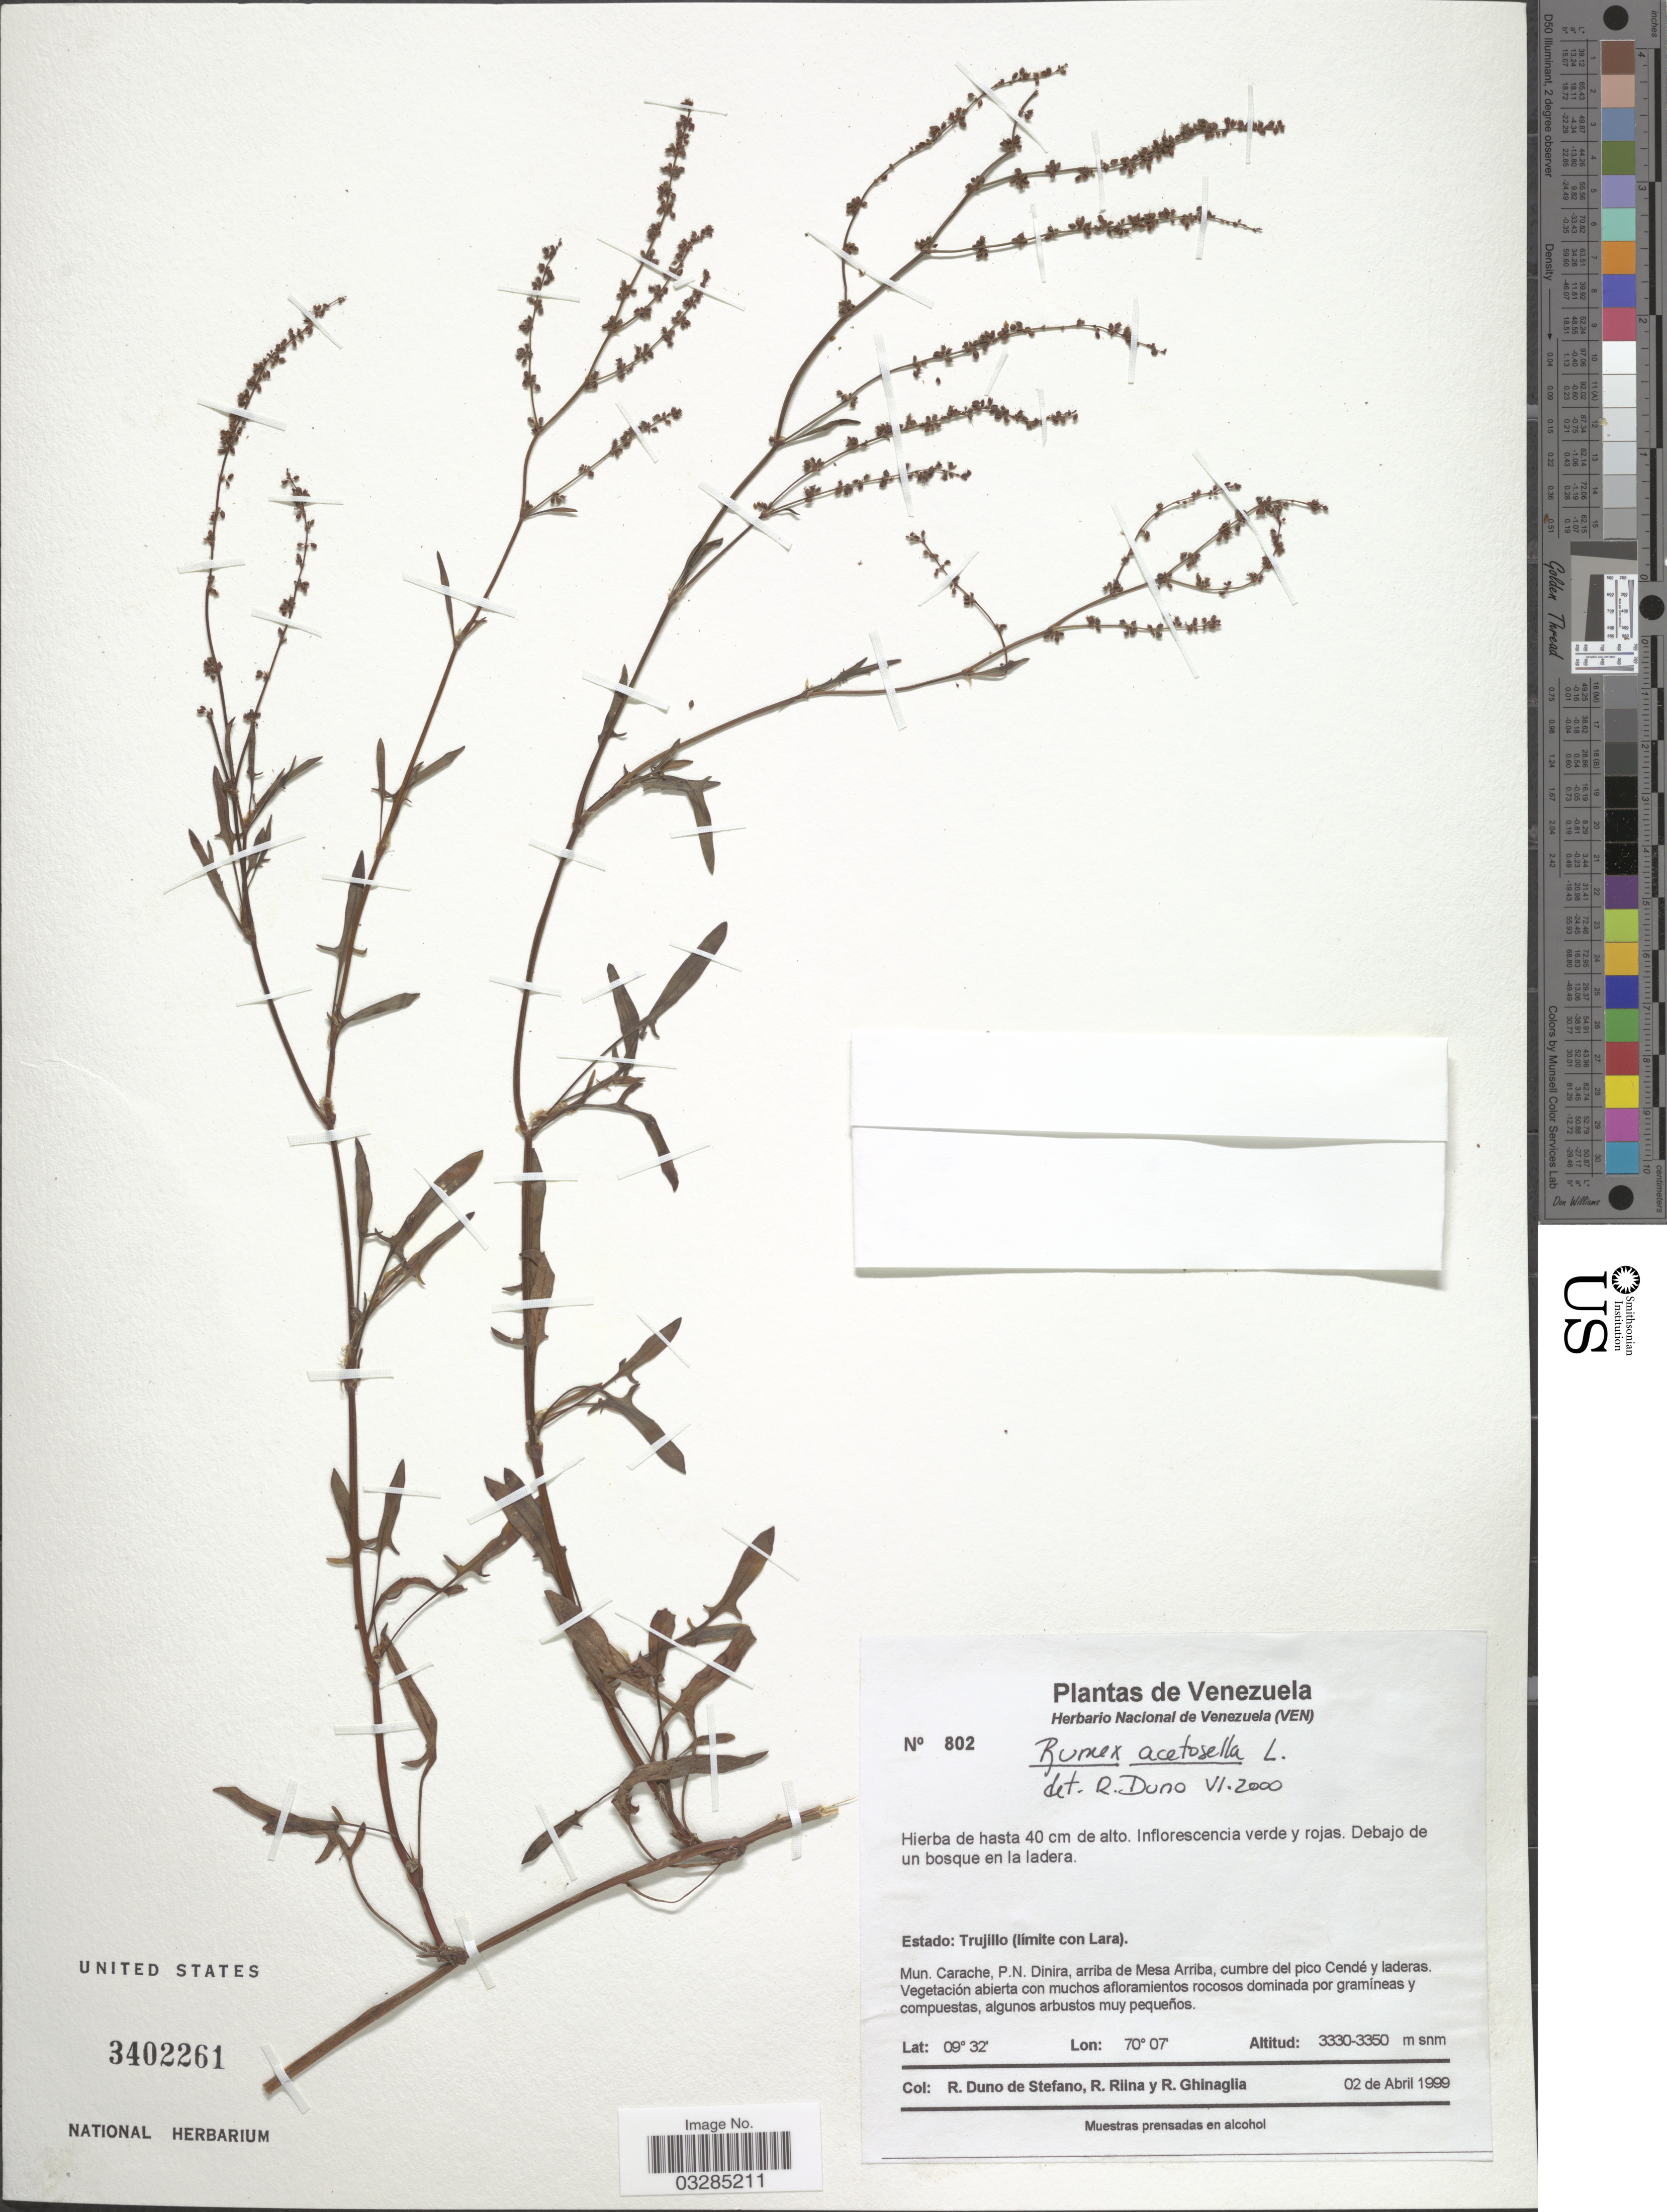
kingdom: Plantae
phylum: Tracheophyta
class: Magnoliopsida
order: Caryophyllales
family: Polygonaceae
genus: Rumex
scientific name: Rumex acetosella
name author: L.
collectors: R. Duno de Stefano, R. Riina & R. Ghinaglia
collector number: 802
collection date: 1999-04-02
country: Venezuela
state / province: Trujillo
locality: Estado: Trujillo (límite con Lara). Mun. Carache, P. N. Dinira, arriba de Mesa Arriba, cumbre del pico Cendé y laderas.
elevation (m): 3330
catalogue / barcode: US 3402261